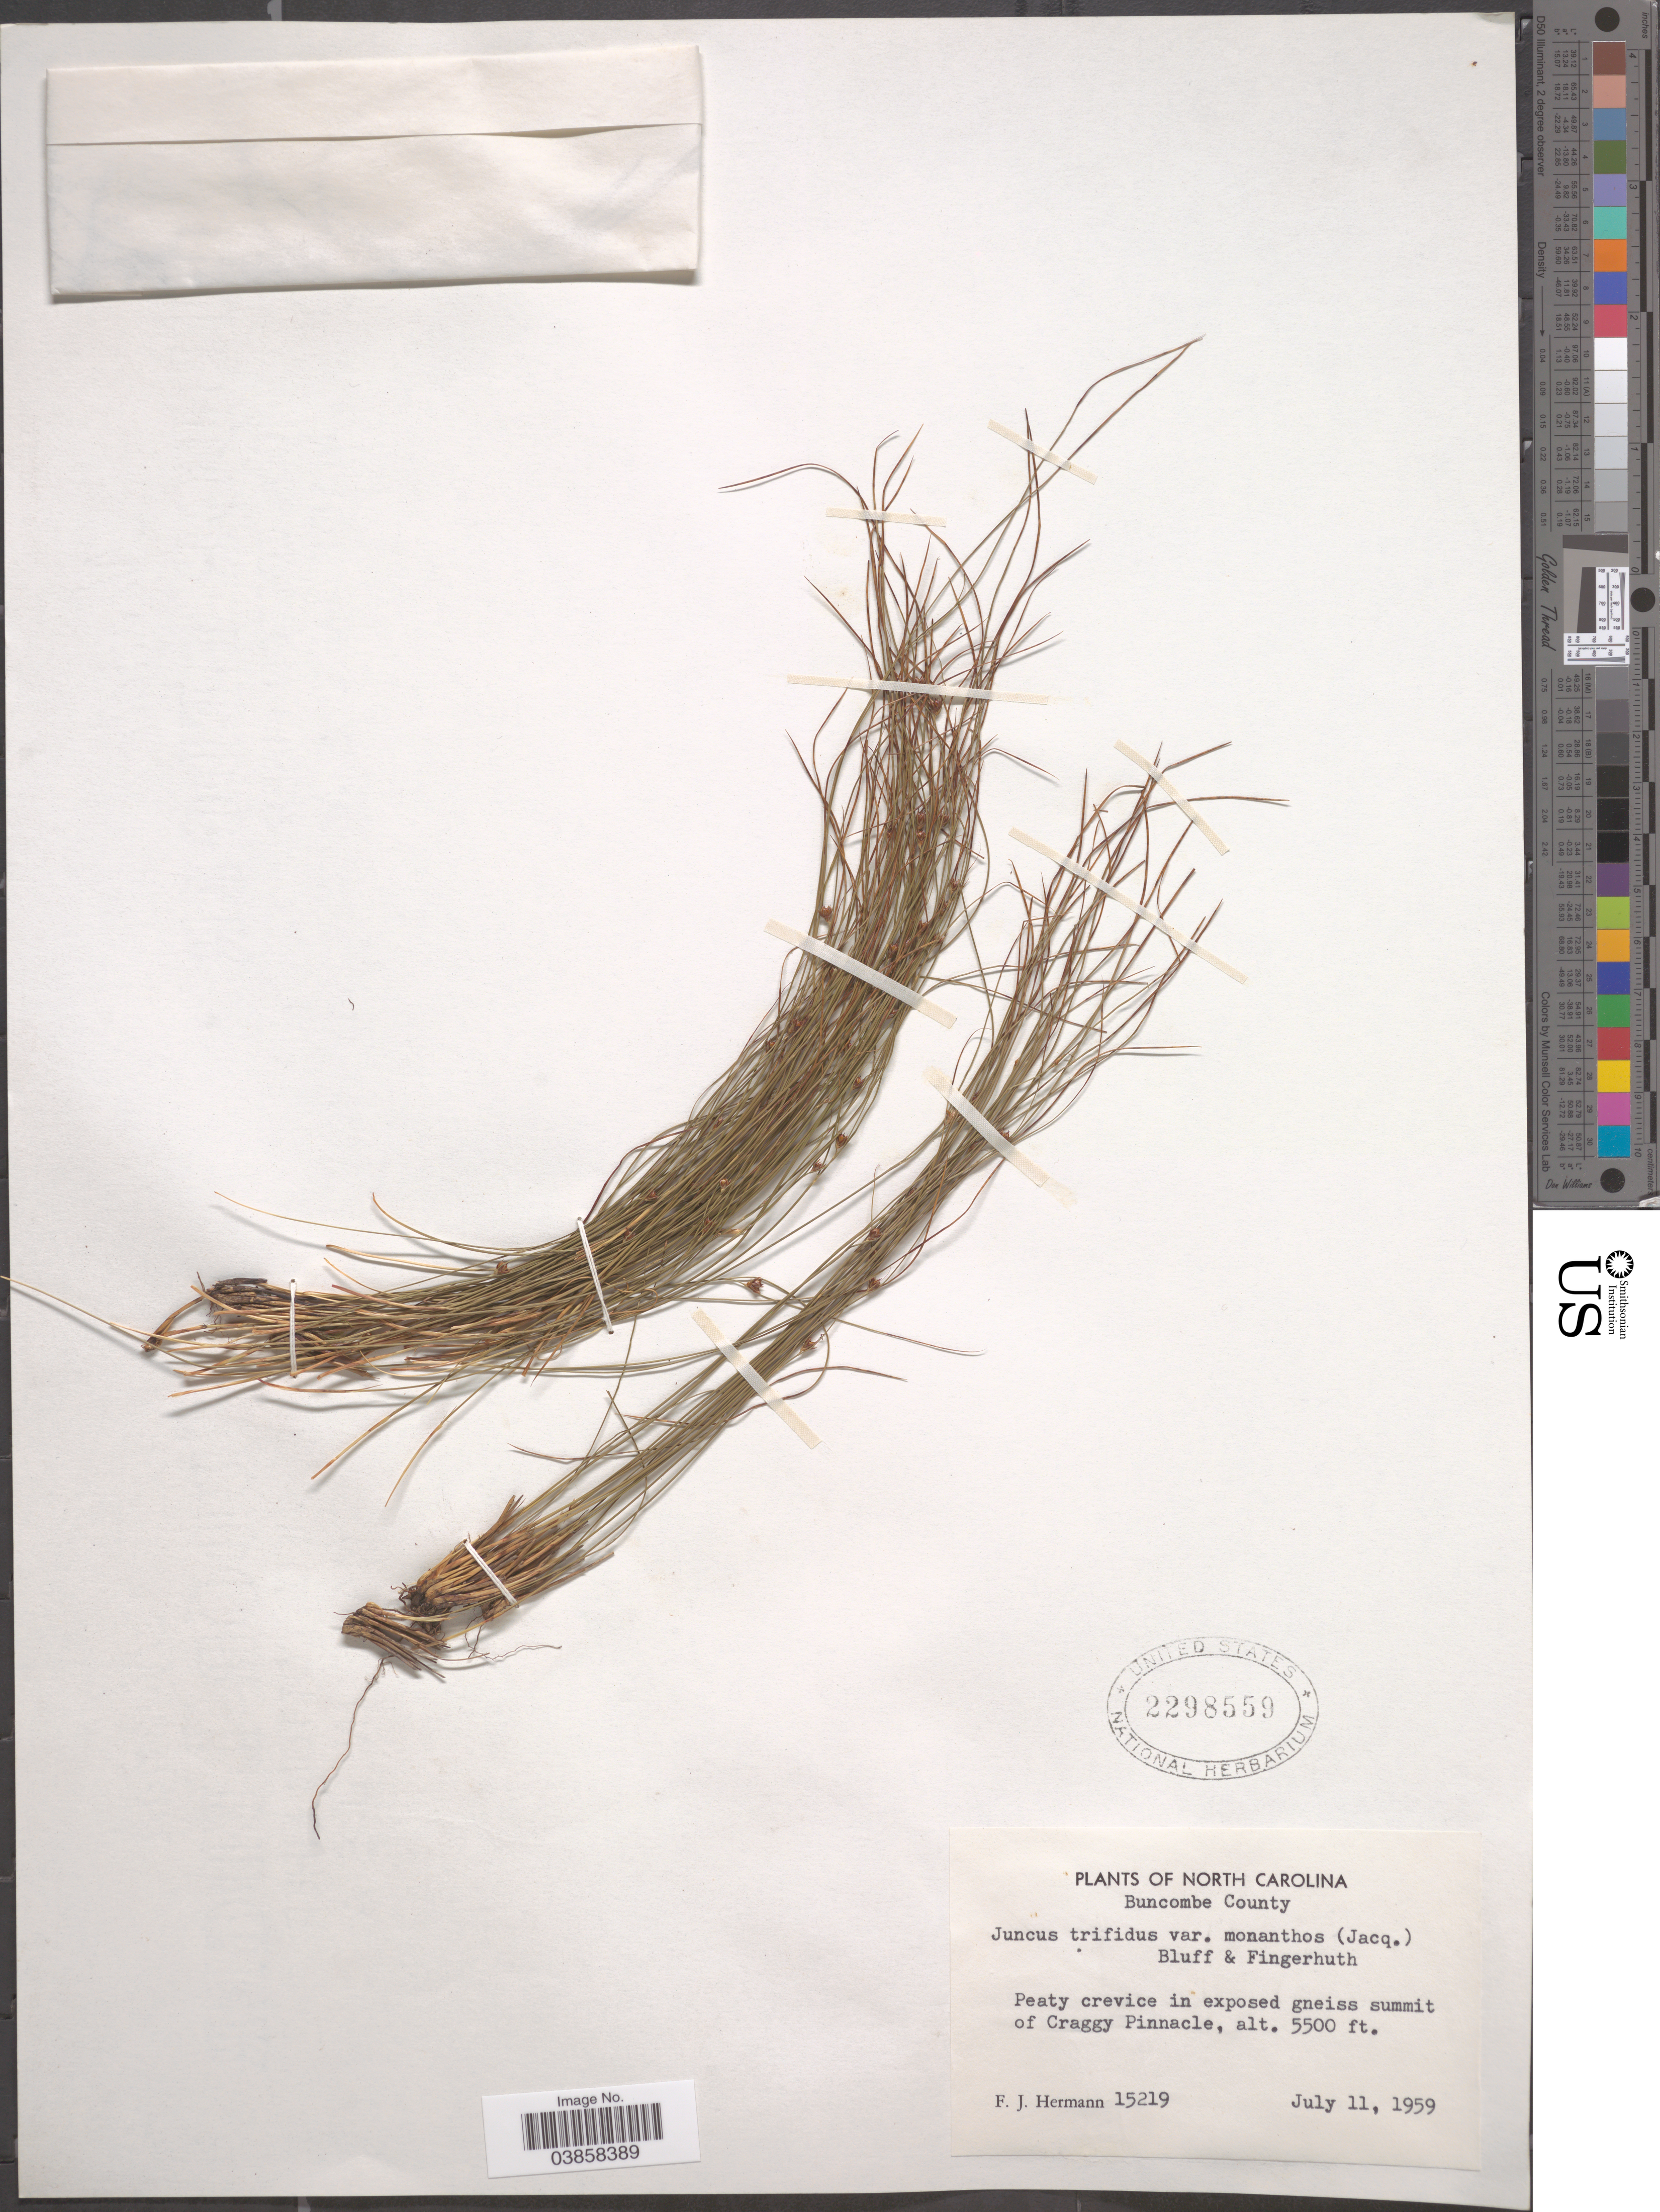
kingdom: Plantae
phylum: Tracheophyta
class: Liliopsida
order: Poales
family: Juncaceae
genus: Juncus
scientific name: Juncus trifidus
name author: L.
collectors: F. J. Hermann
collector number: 15219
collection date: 1959-07-11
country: United States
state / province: North Carolina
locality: Buncombe County. Peaty crevice in exposed gneiss summit of Craggy Pinnacle.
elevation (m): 1676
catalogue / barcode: US 2298559